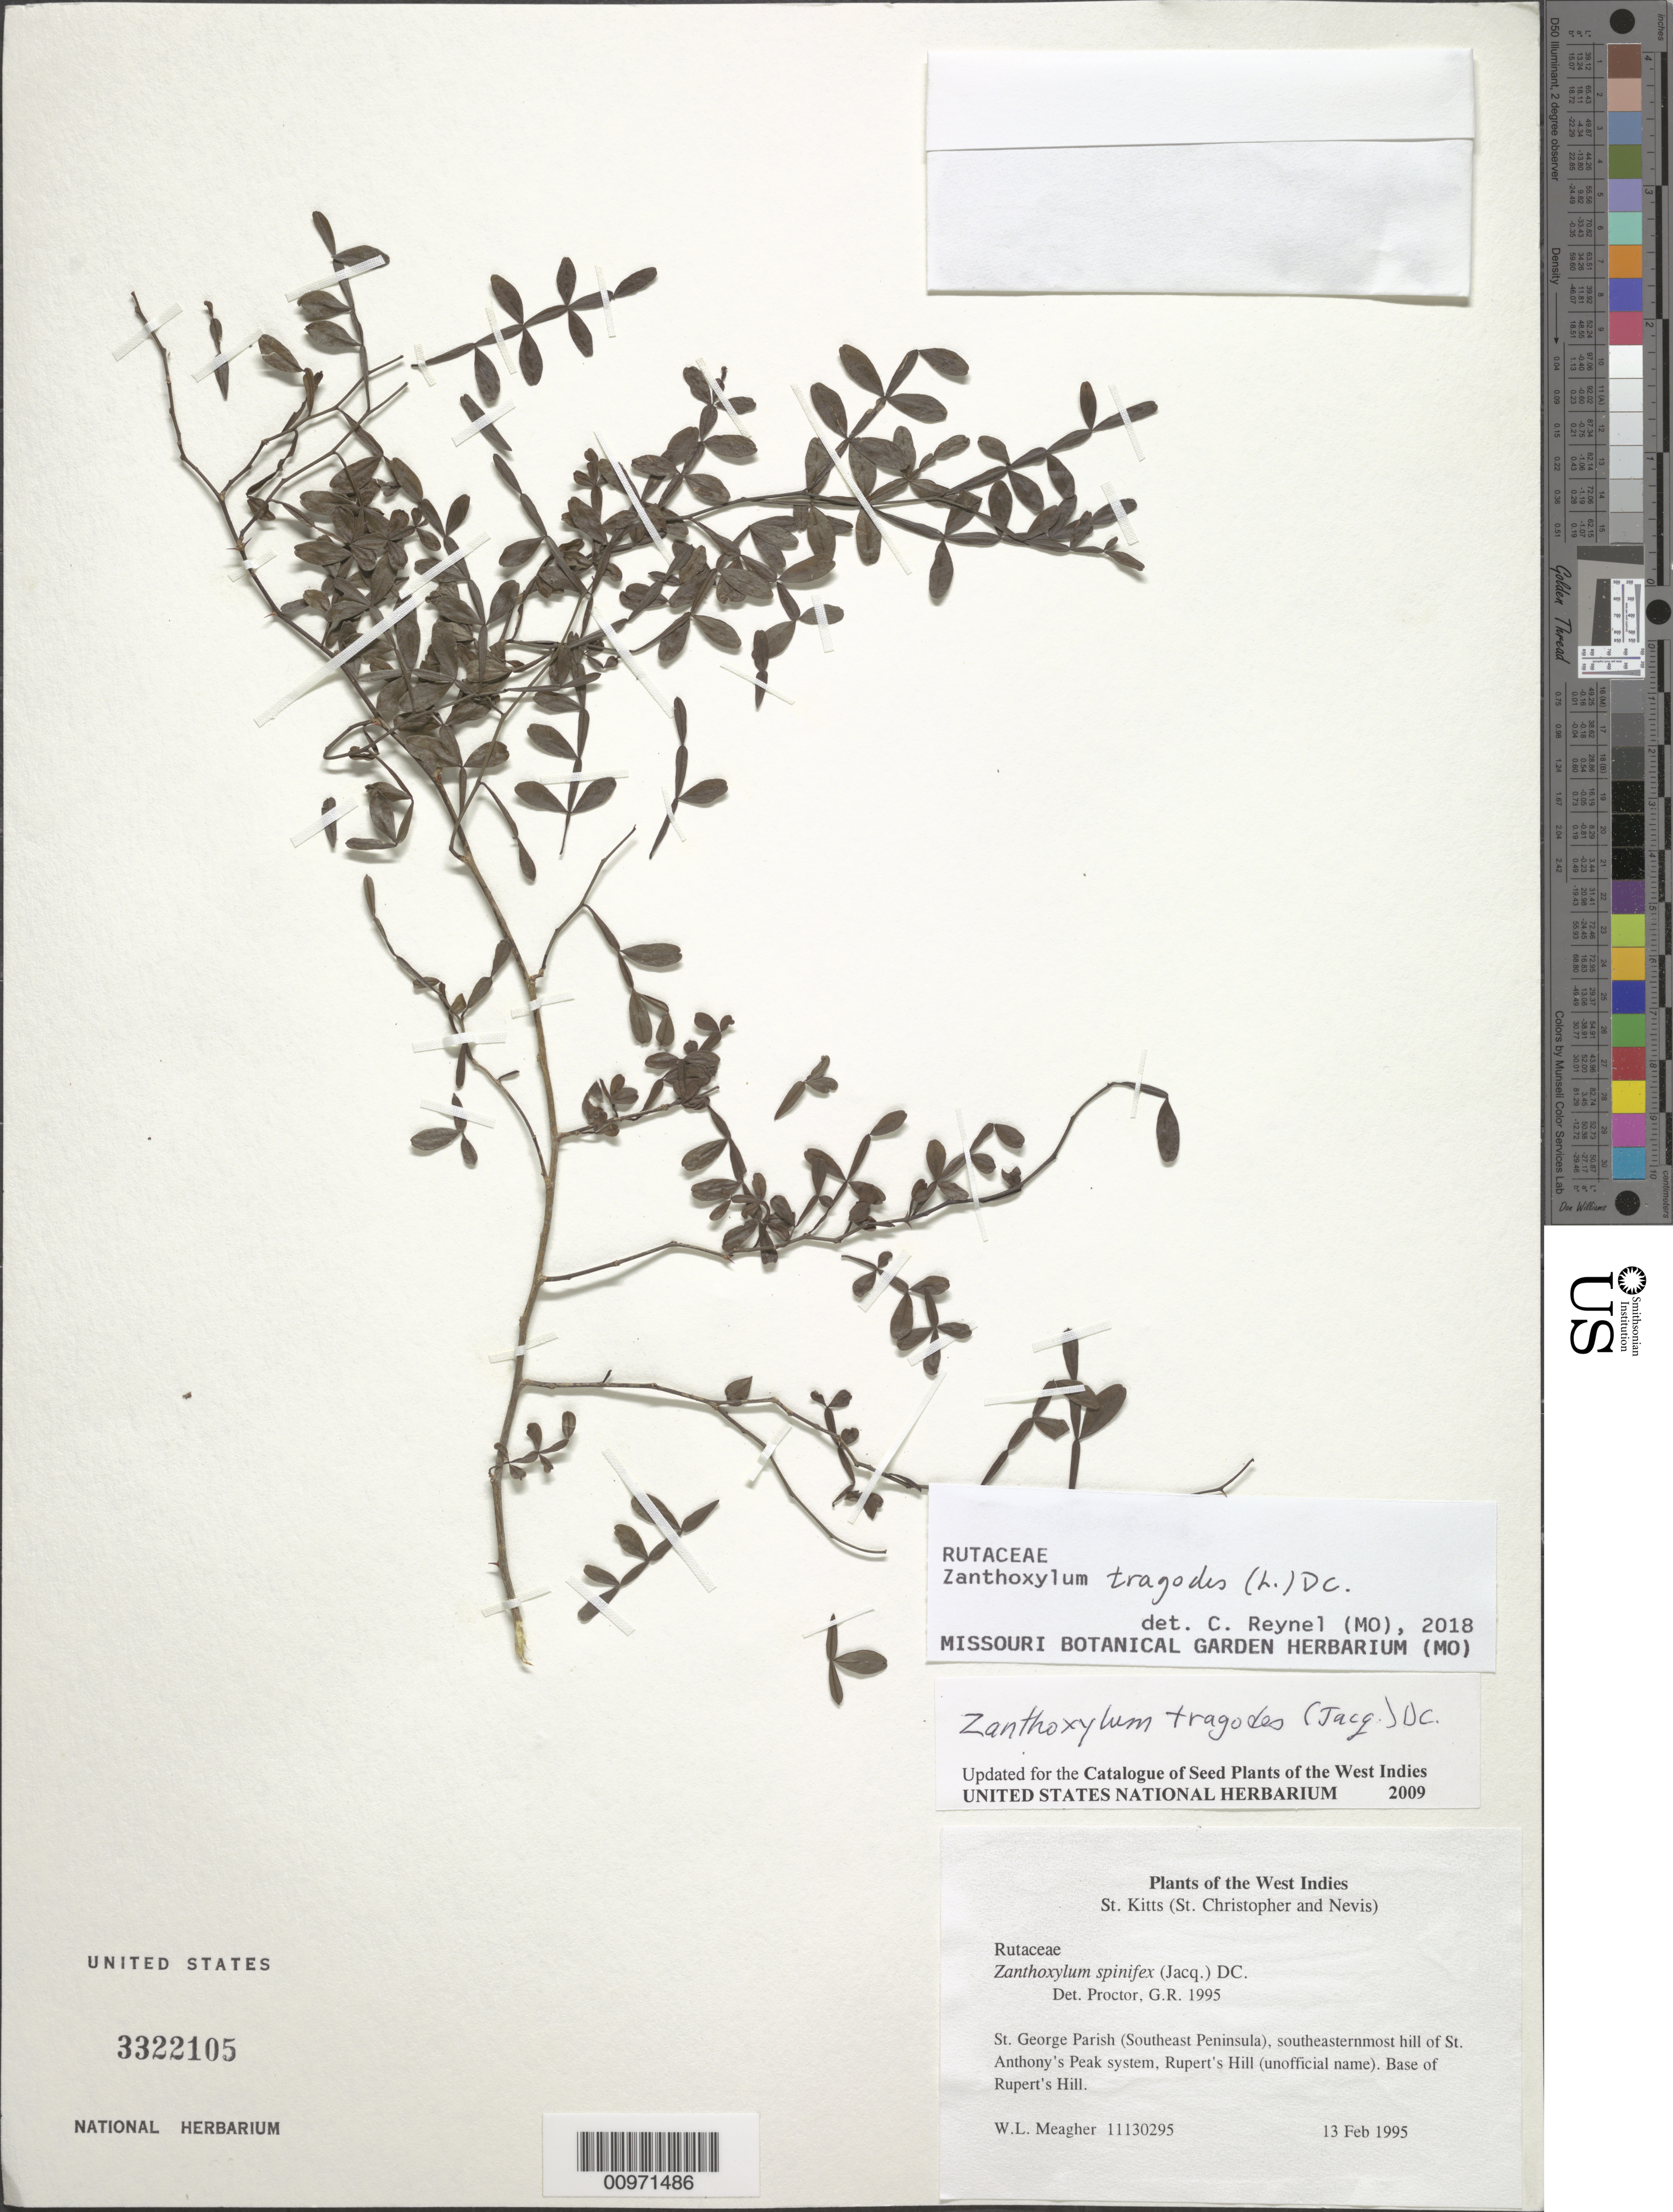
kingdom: Plantae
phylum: Tracheophyta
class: Magnoliopsida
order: Sapindales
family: Rutaceae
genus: Zanthoxylum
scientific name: Zanthoxylum tragodes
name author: (L.) DC.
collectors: W. Meagher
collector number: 11130295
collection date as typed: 13 Feb 1995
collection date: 1995-02-13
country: St. Christopher-Nevis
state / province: St. George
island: St. Christopher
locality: Southeastern Peninsula, southeasternmost hill of St. Anthony's Peak system, Rupert's Hill (unofficial name). Base of Rupert's Hill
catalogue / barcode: US 3322105